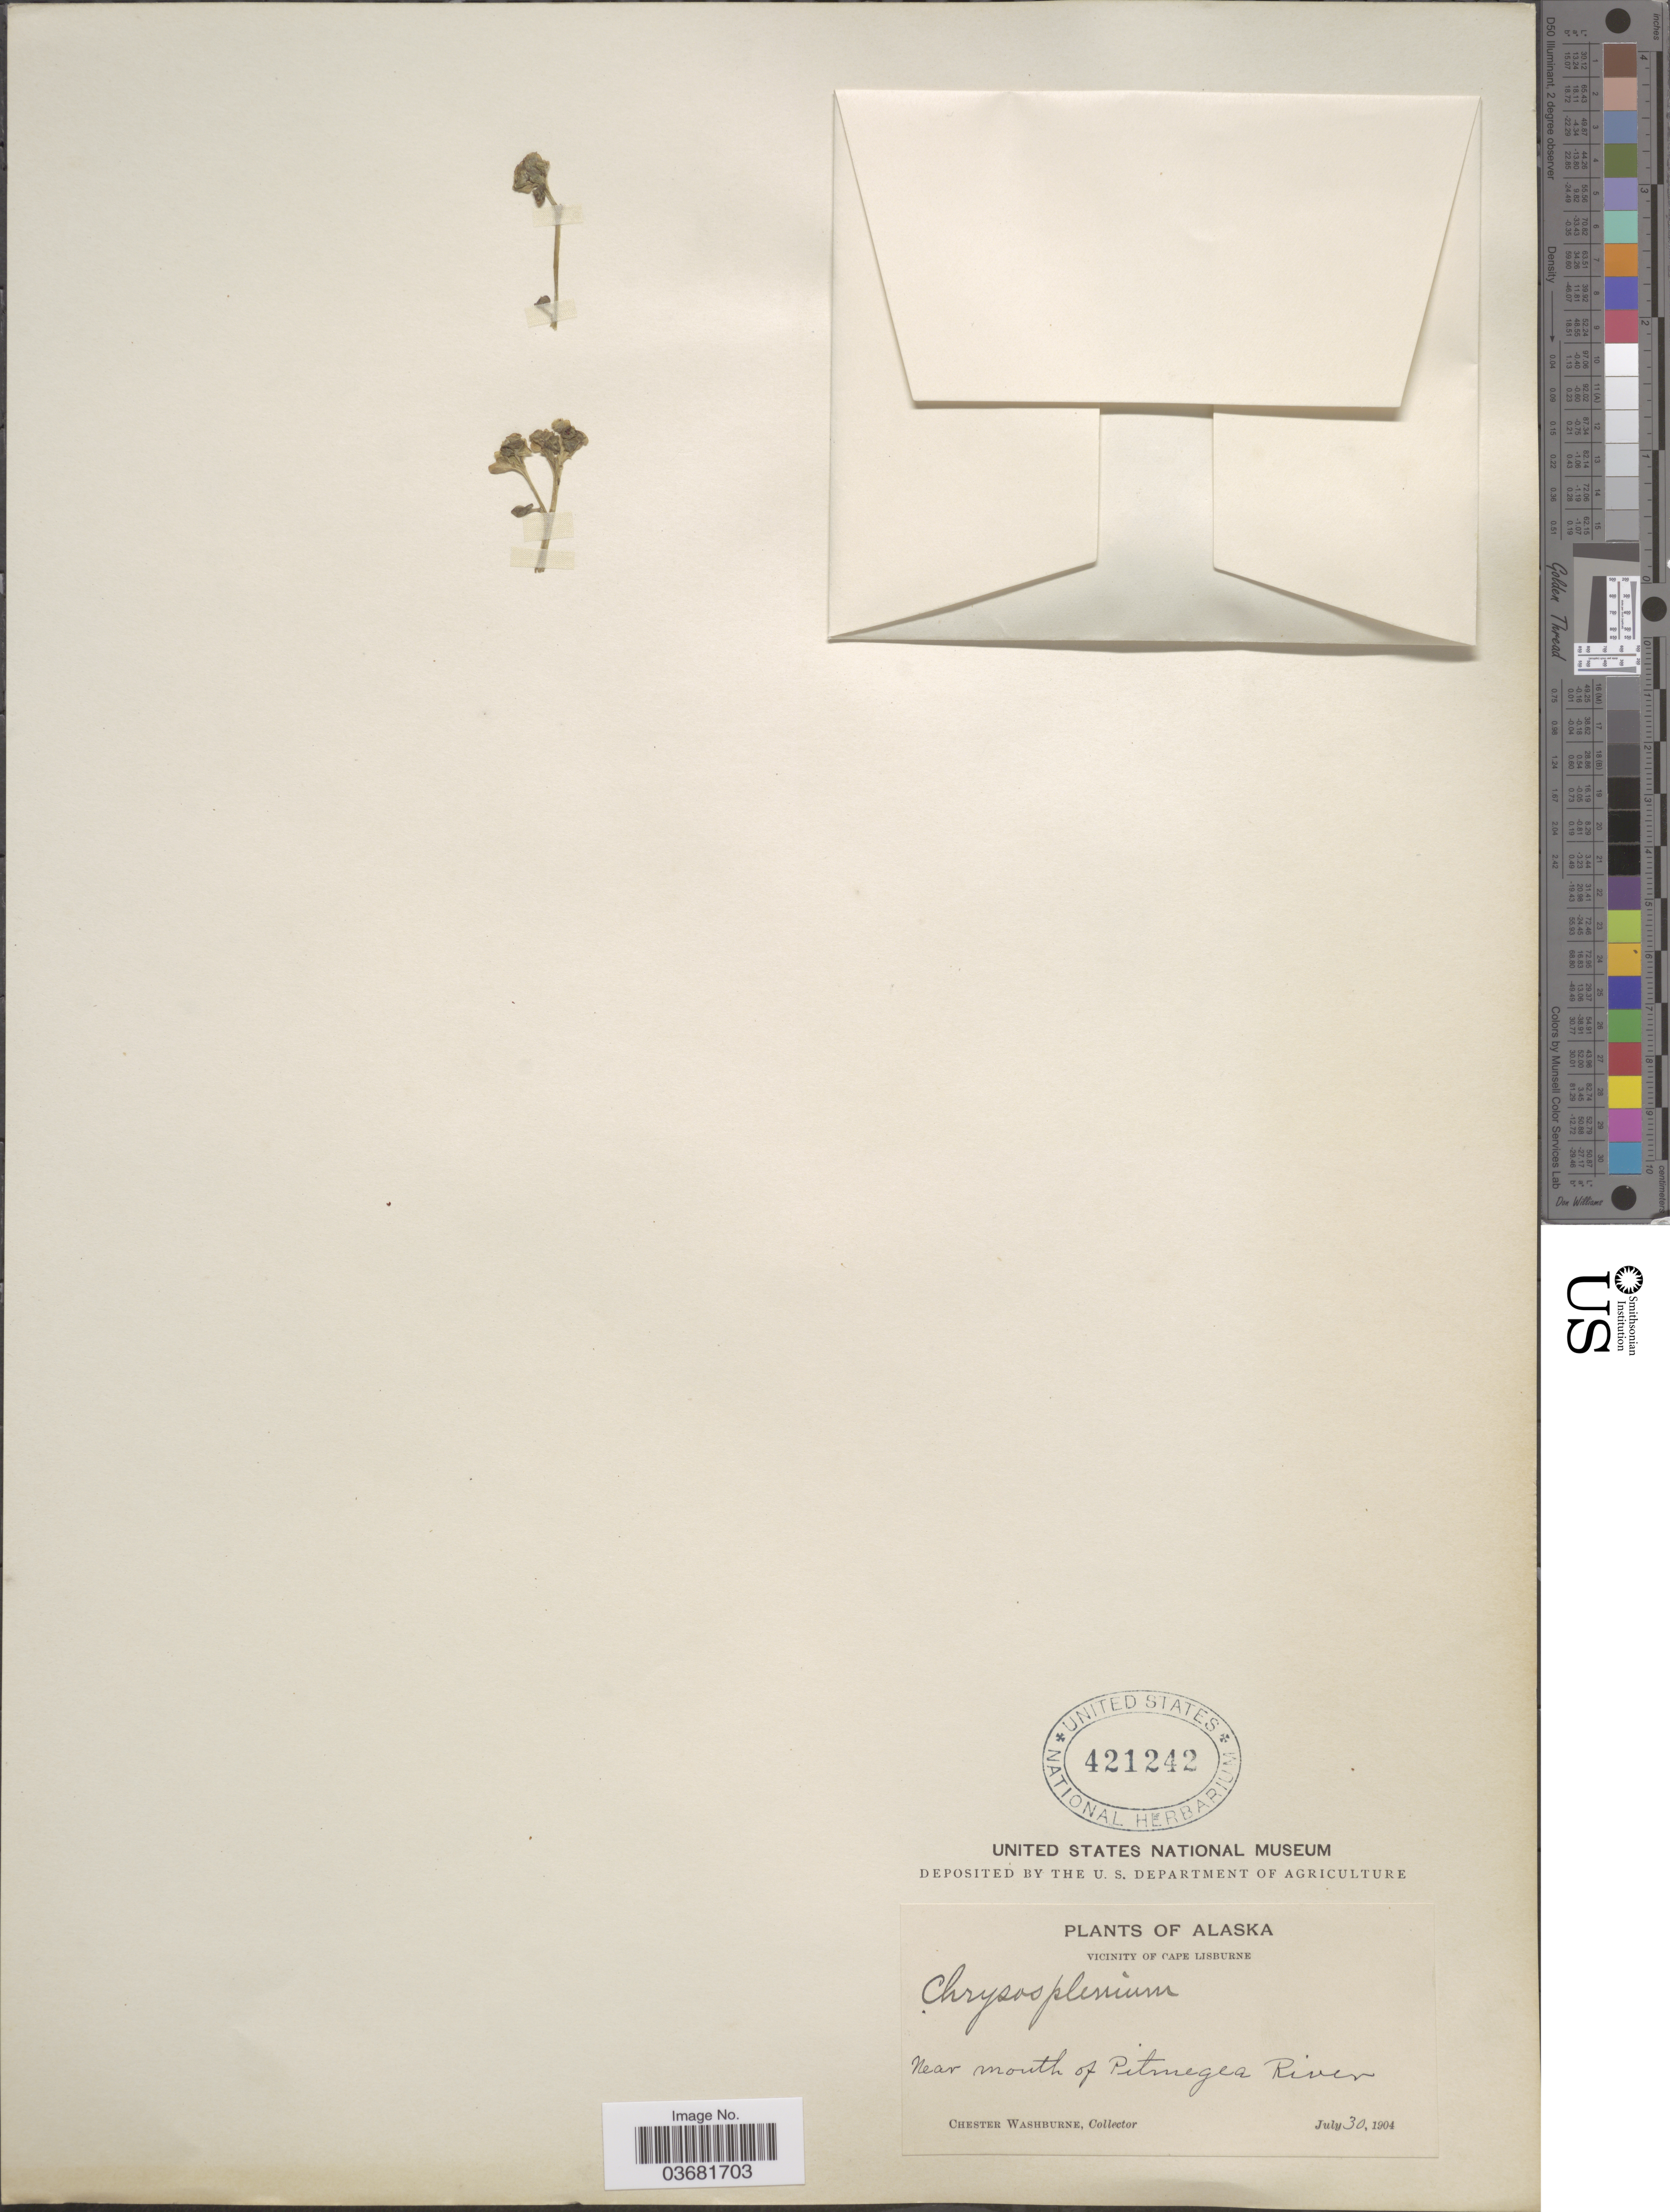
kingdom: Plantae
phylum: Tracheophyta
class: Magnoliopsida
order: Saxifragales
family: Saxifragaceae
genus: Chrysosplenium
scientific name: Chrysosplenium tetrandrum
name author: (N. Lund) Th. Fr.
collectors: C. Washburne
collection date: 1904-07-30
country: United States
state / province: Alaska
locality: Vicinity of Cape Lisburne. Near mouth of Pitmegea River.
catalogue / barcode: US 421242